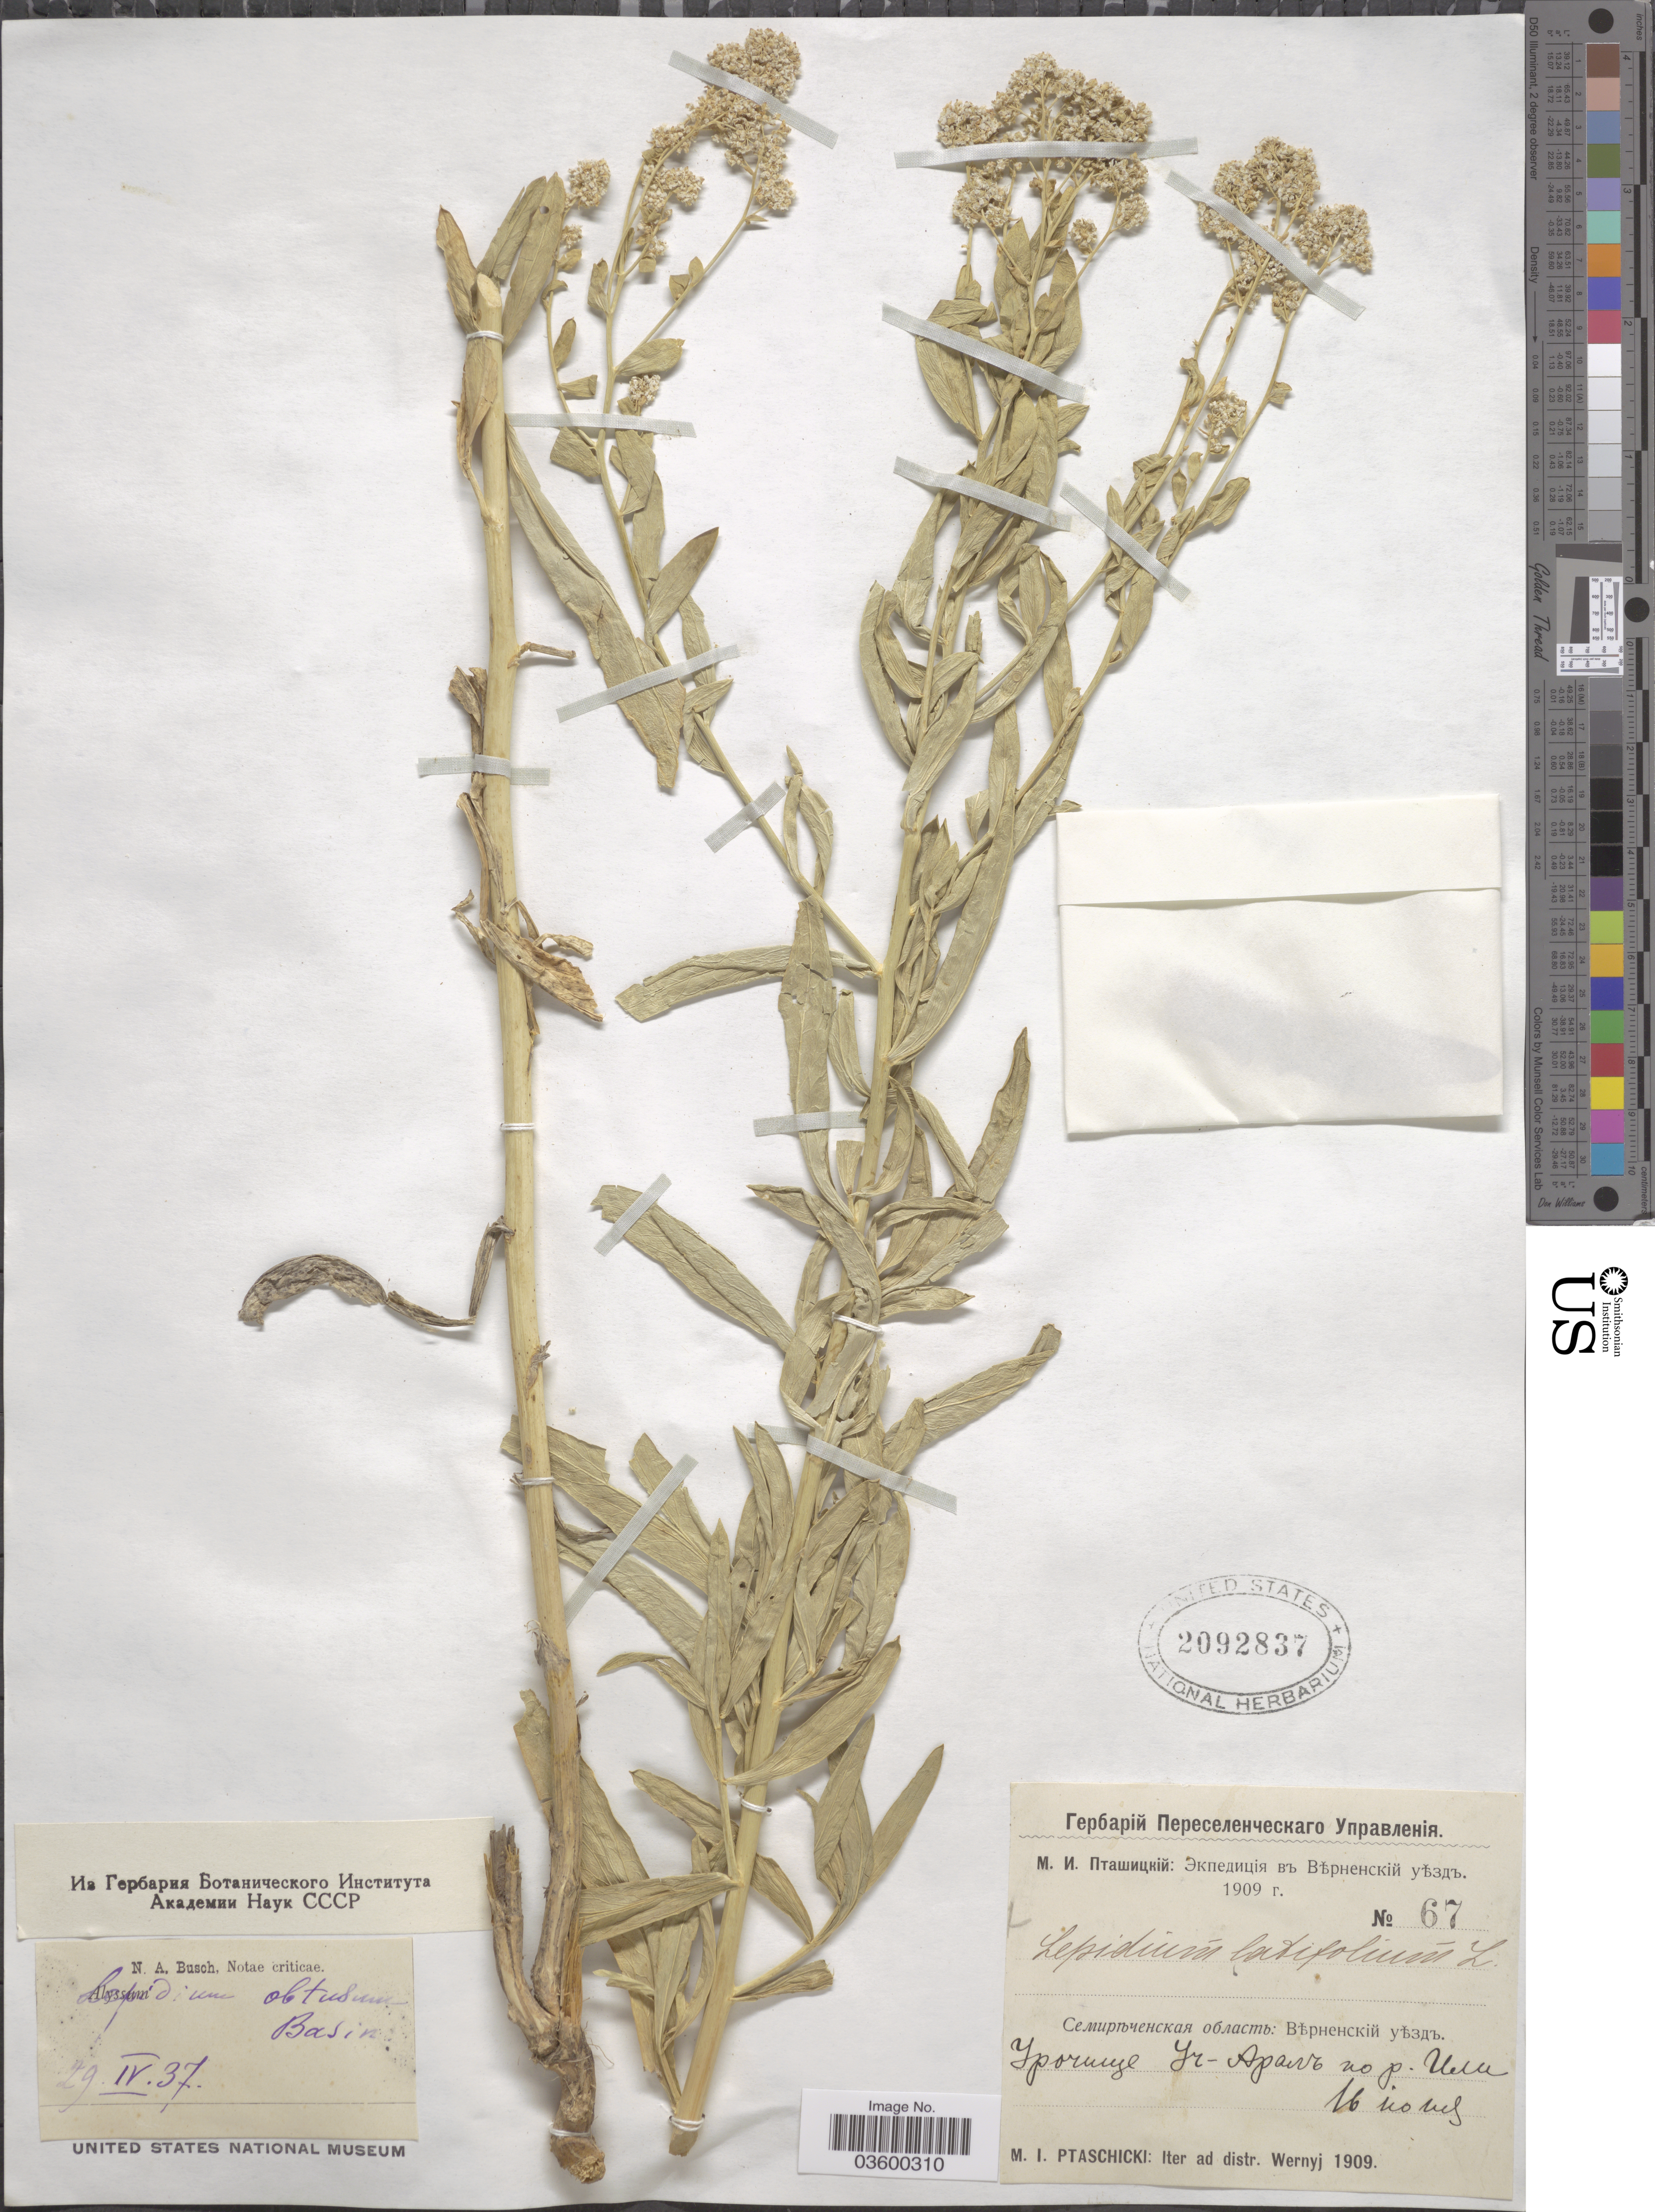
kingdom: Plantae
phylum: Tracheophyta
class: Magnoliopsida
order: Brassicales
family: Brassicaceae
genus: Lepidium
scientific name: Lepidium latifolium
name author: L.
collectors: M. Ptaschicki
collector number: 67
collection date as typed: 16 X 1909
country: Kazakhstan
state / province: Zhambyl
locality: Usharal along river Ili. Distr. Wernyj.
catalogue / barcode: US 2092837